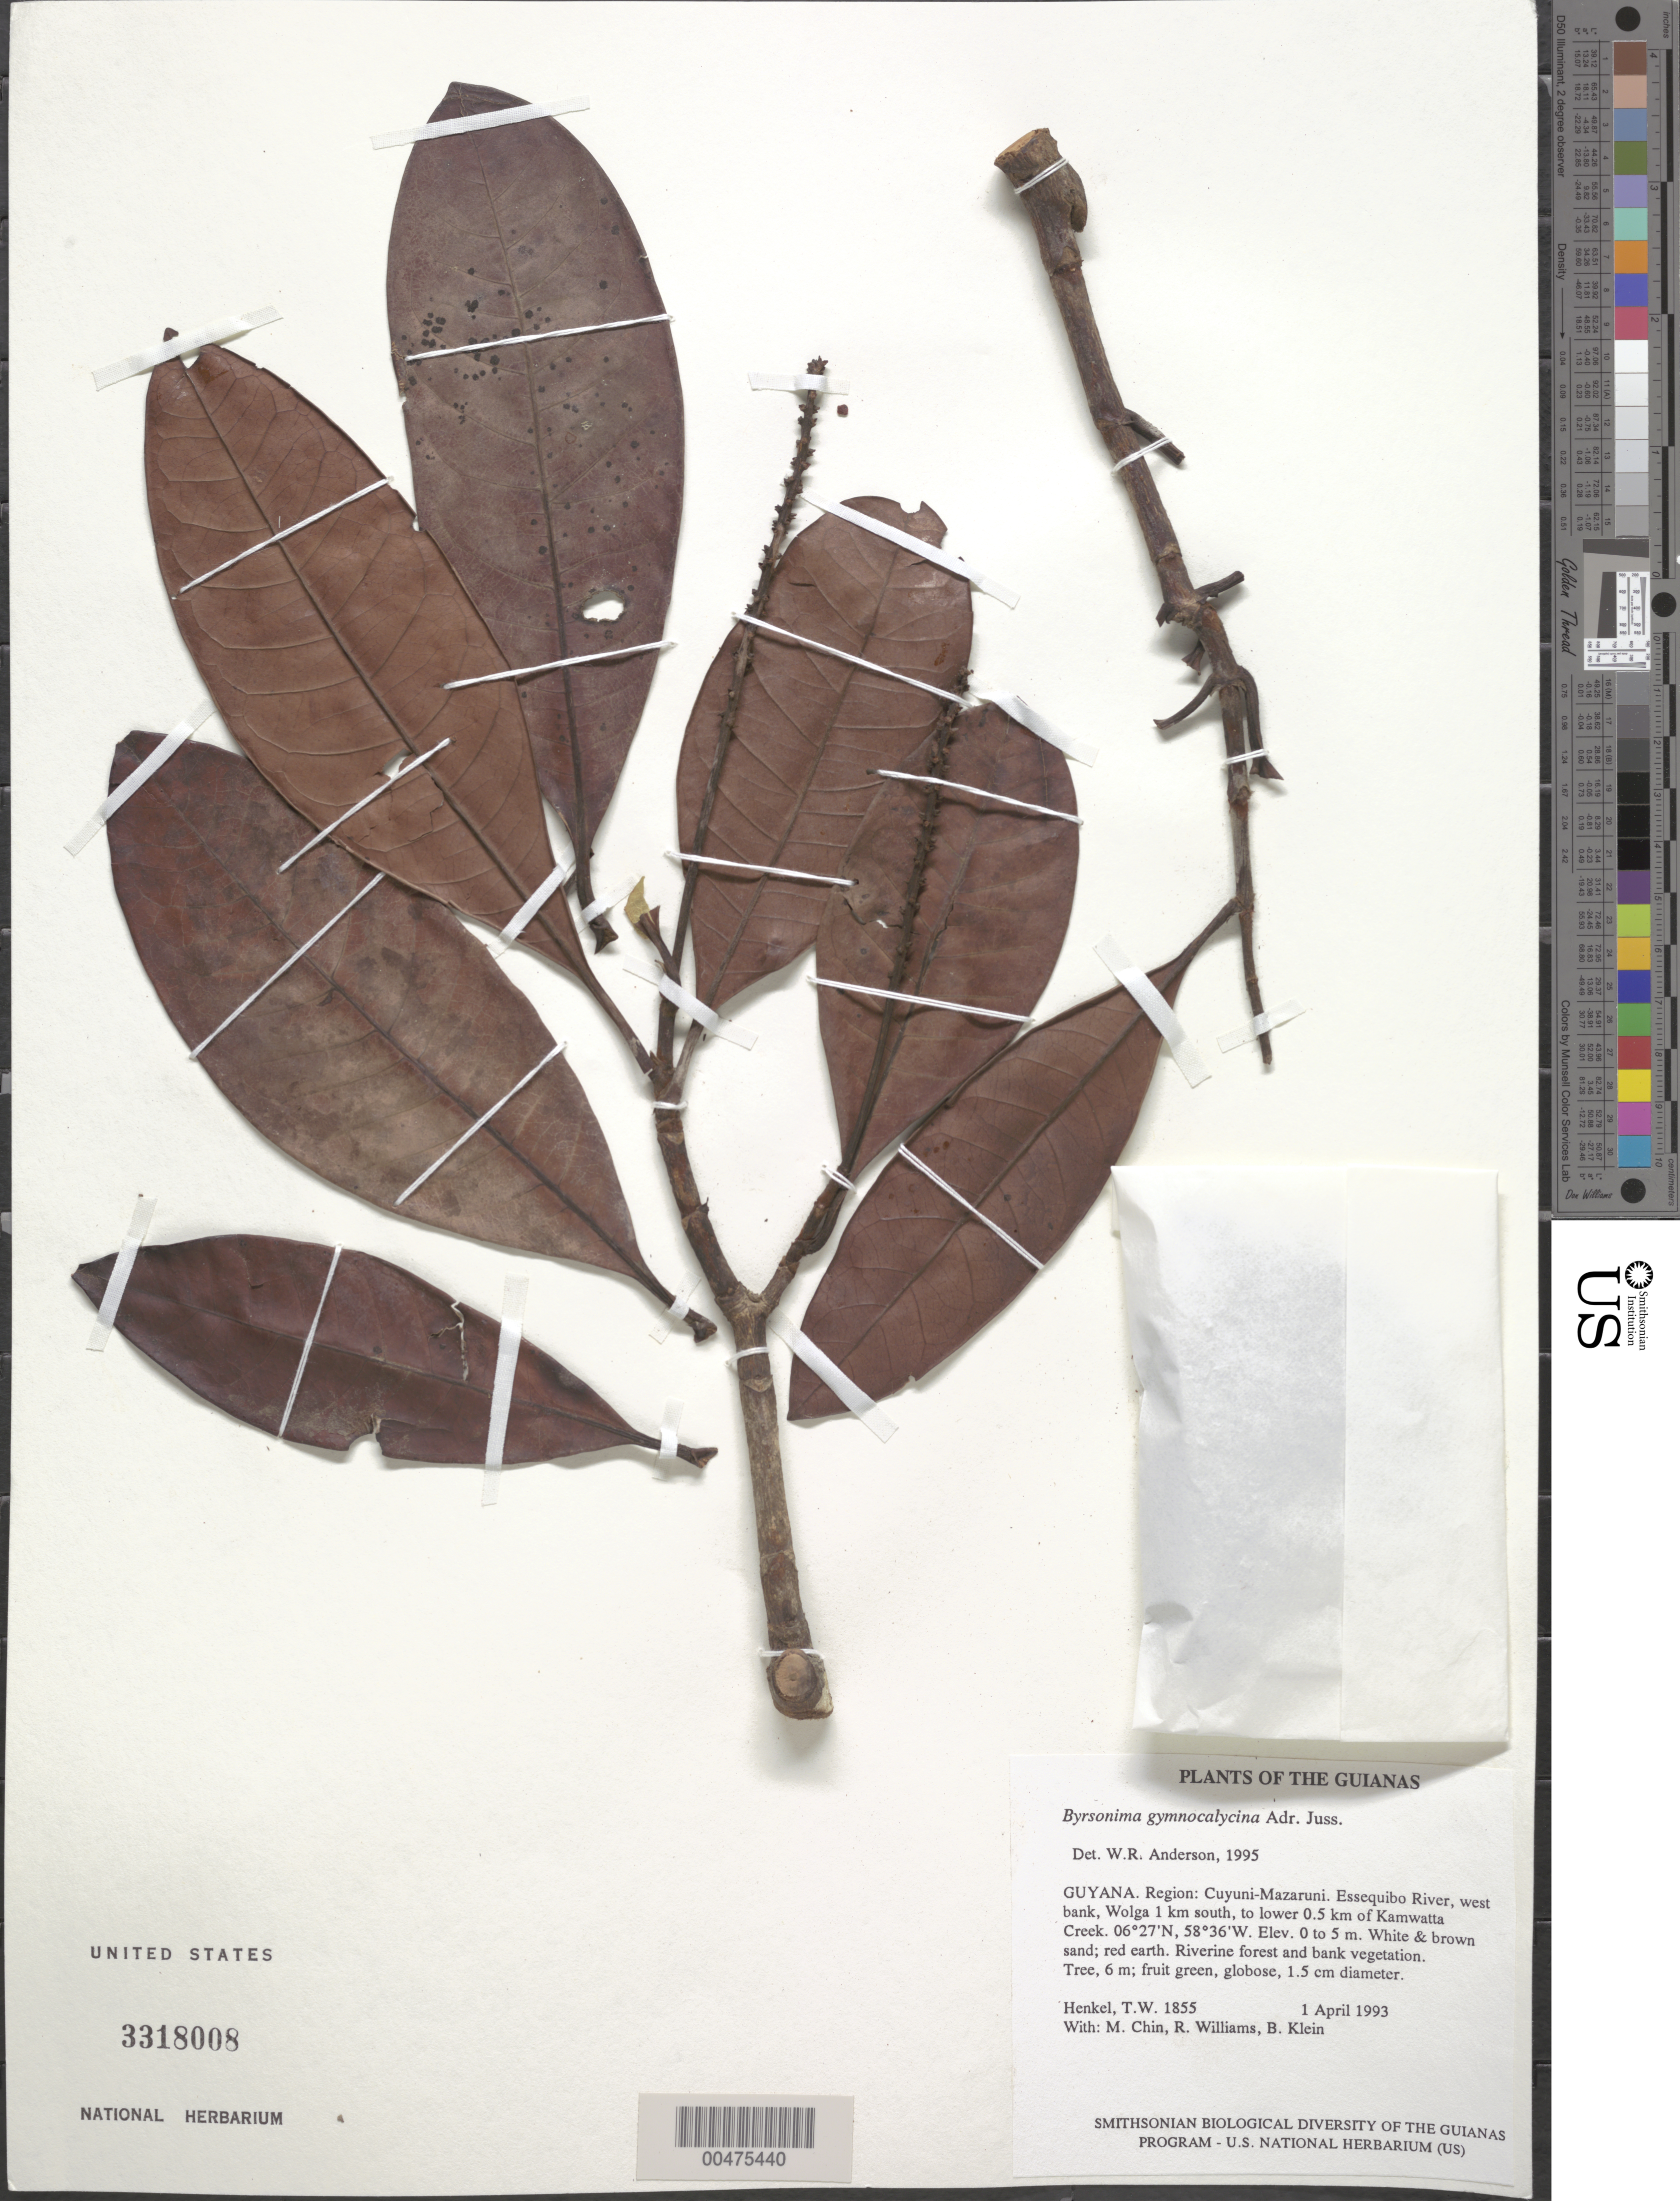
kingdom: Plantae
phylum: Tracheophyta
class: Magnoliopsida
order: Malpighiales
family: Malpighiaceae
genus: Byrsonima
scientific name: Byrsonima gymnocalycina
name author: A. Juss.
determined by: Anderson, W. R., (MICH), University of Michigan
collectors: T. Henkel, M. Chin, R. Williams & B. Klein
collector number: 1855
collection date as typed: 1 April 1993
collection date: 1993-04-01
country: Guyana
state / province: Cuyuni-Mazaruni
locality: Essequibo River, W bank, Wolga 1 km S, to lower 0.5 km of Kamwatta Creek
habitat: White & brown sand; red earth. Riverine forest and bank vegetation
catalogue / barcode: US 3318008